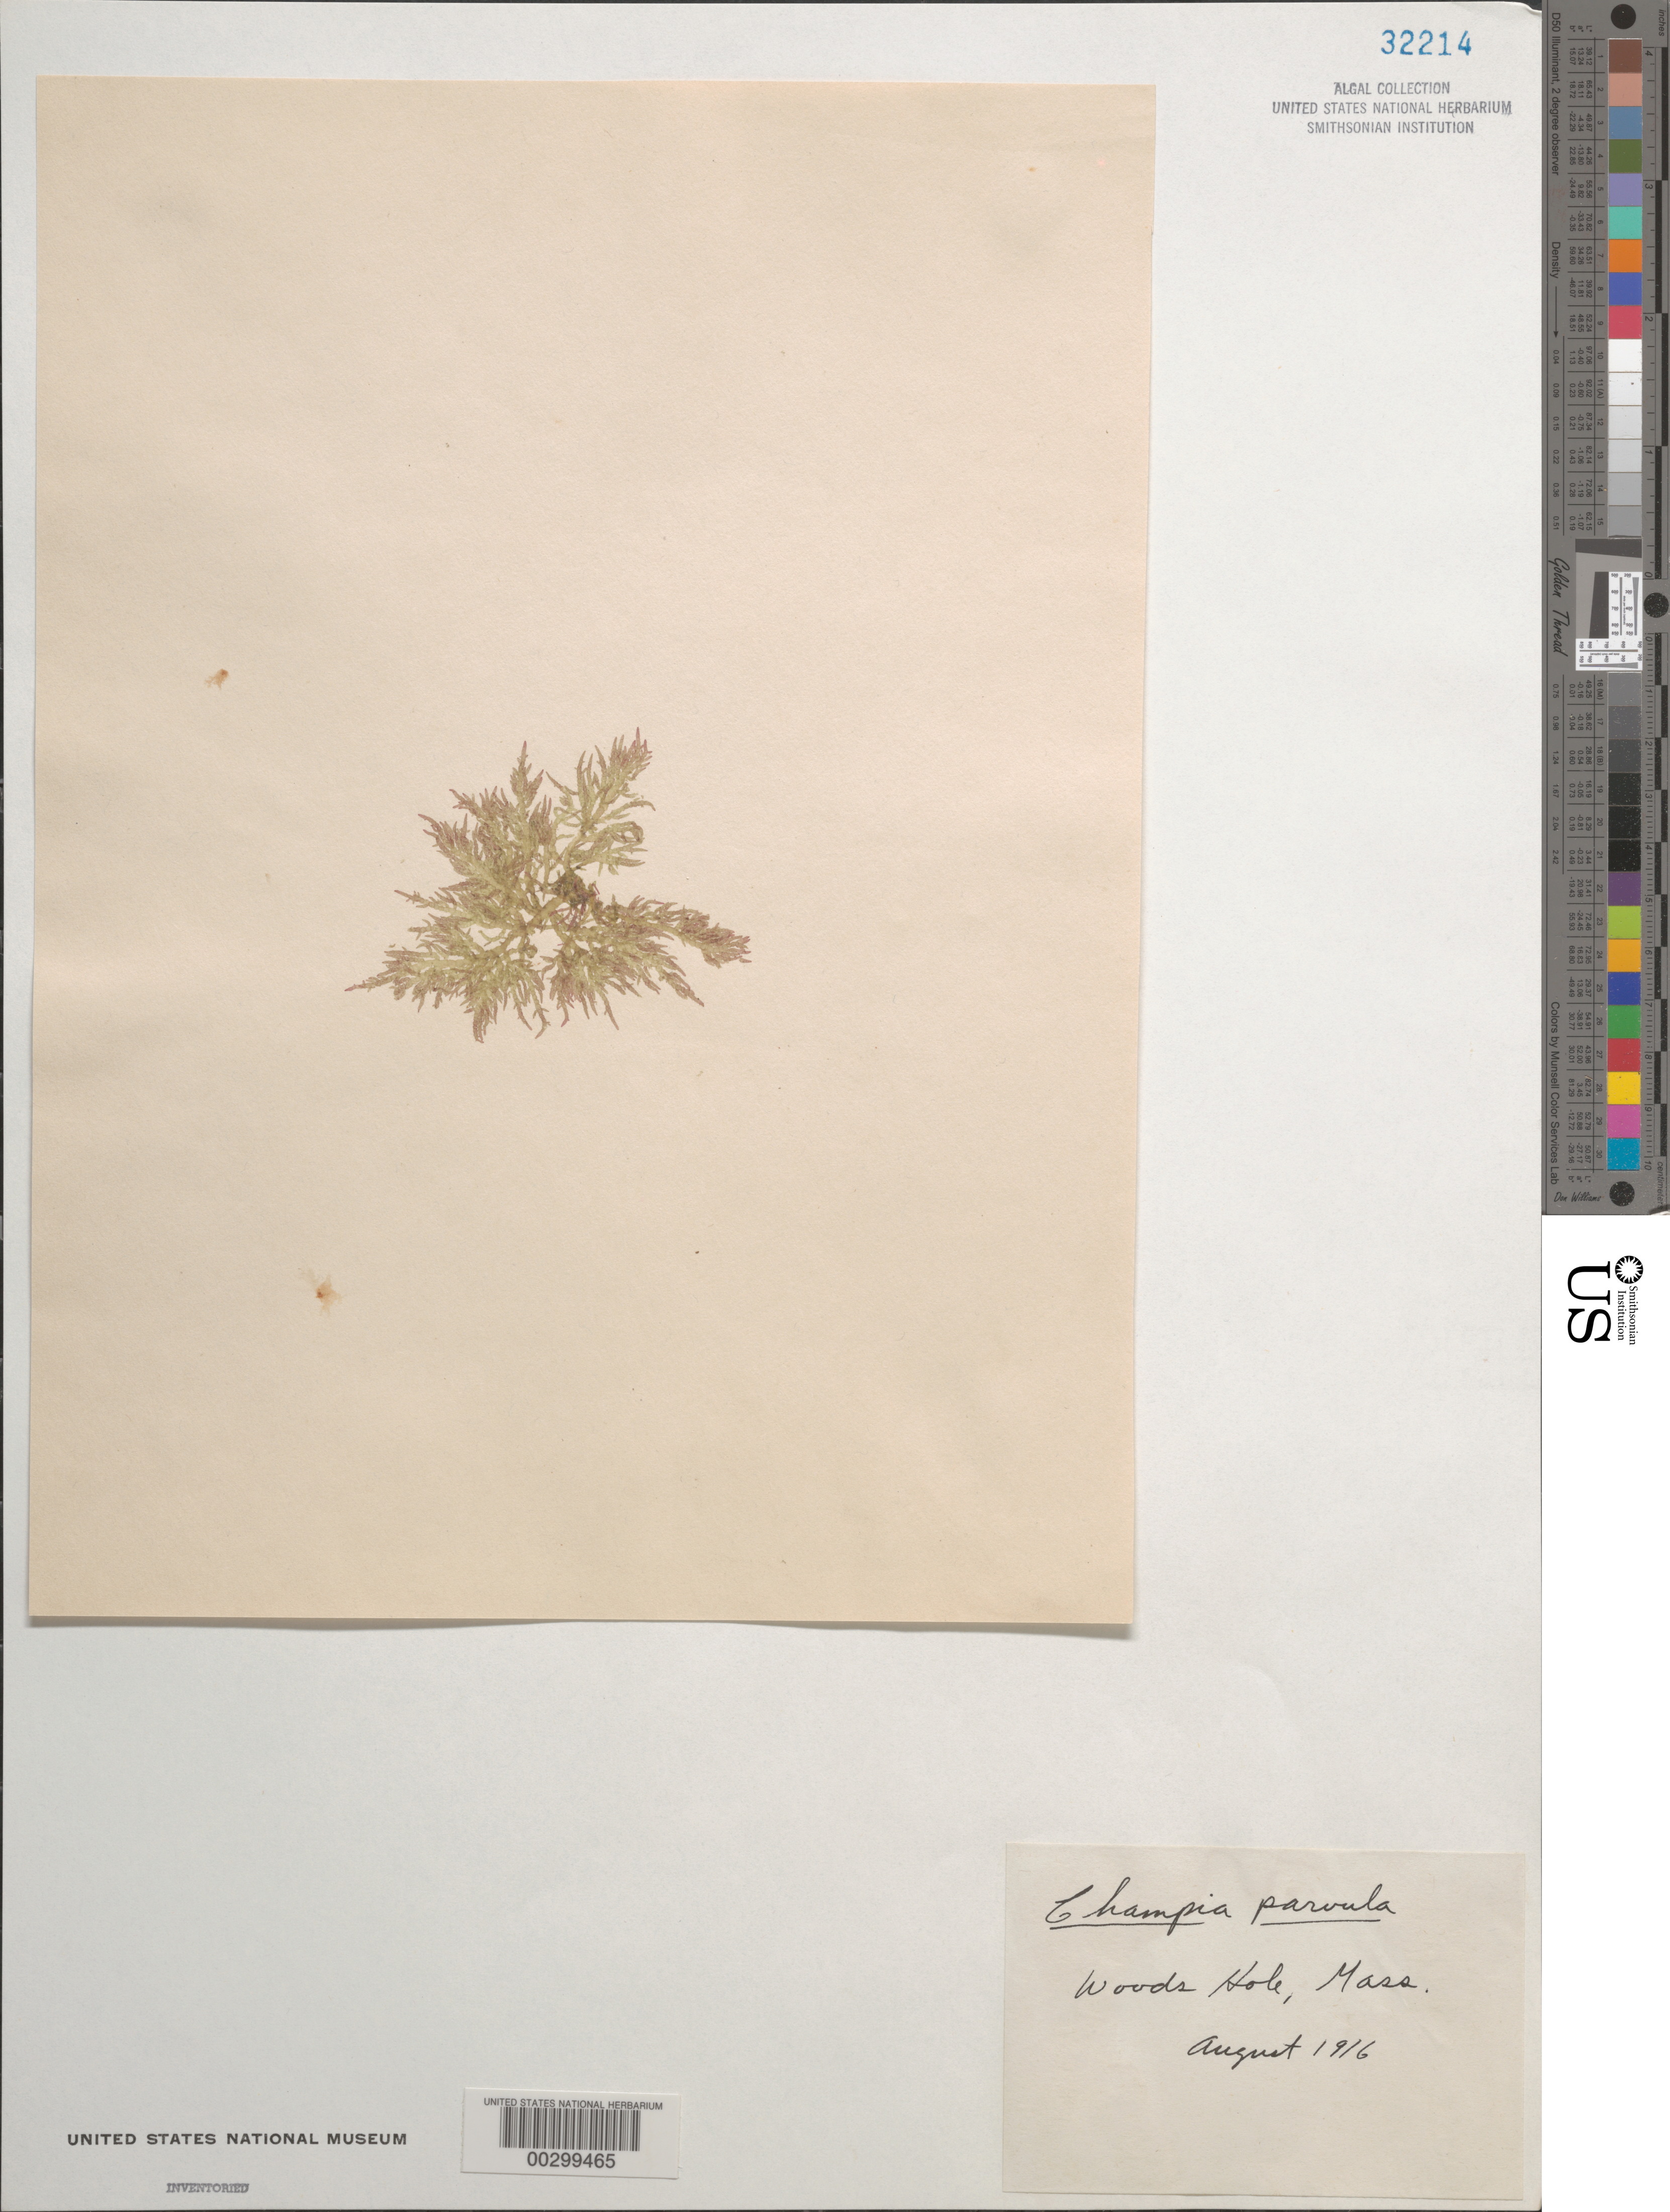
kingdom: Plantae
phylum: Rhodophyta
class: Florideophyceae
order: Rhodymeniales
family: Champiaceae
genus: Champia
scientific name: Champia parvula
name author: (C. Agardh) Harv.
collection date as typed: Aug 1916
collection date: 1916-08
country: United States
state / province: Massachusetts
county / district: Barnstable County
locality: Woods Hole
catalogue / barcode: US 32214